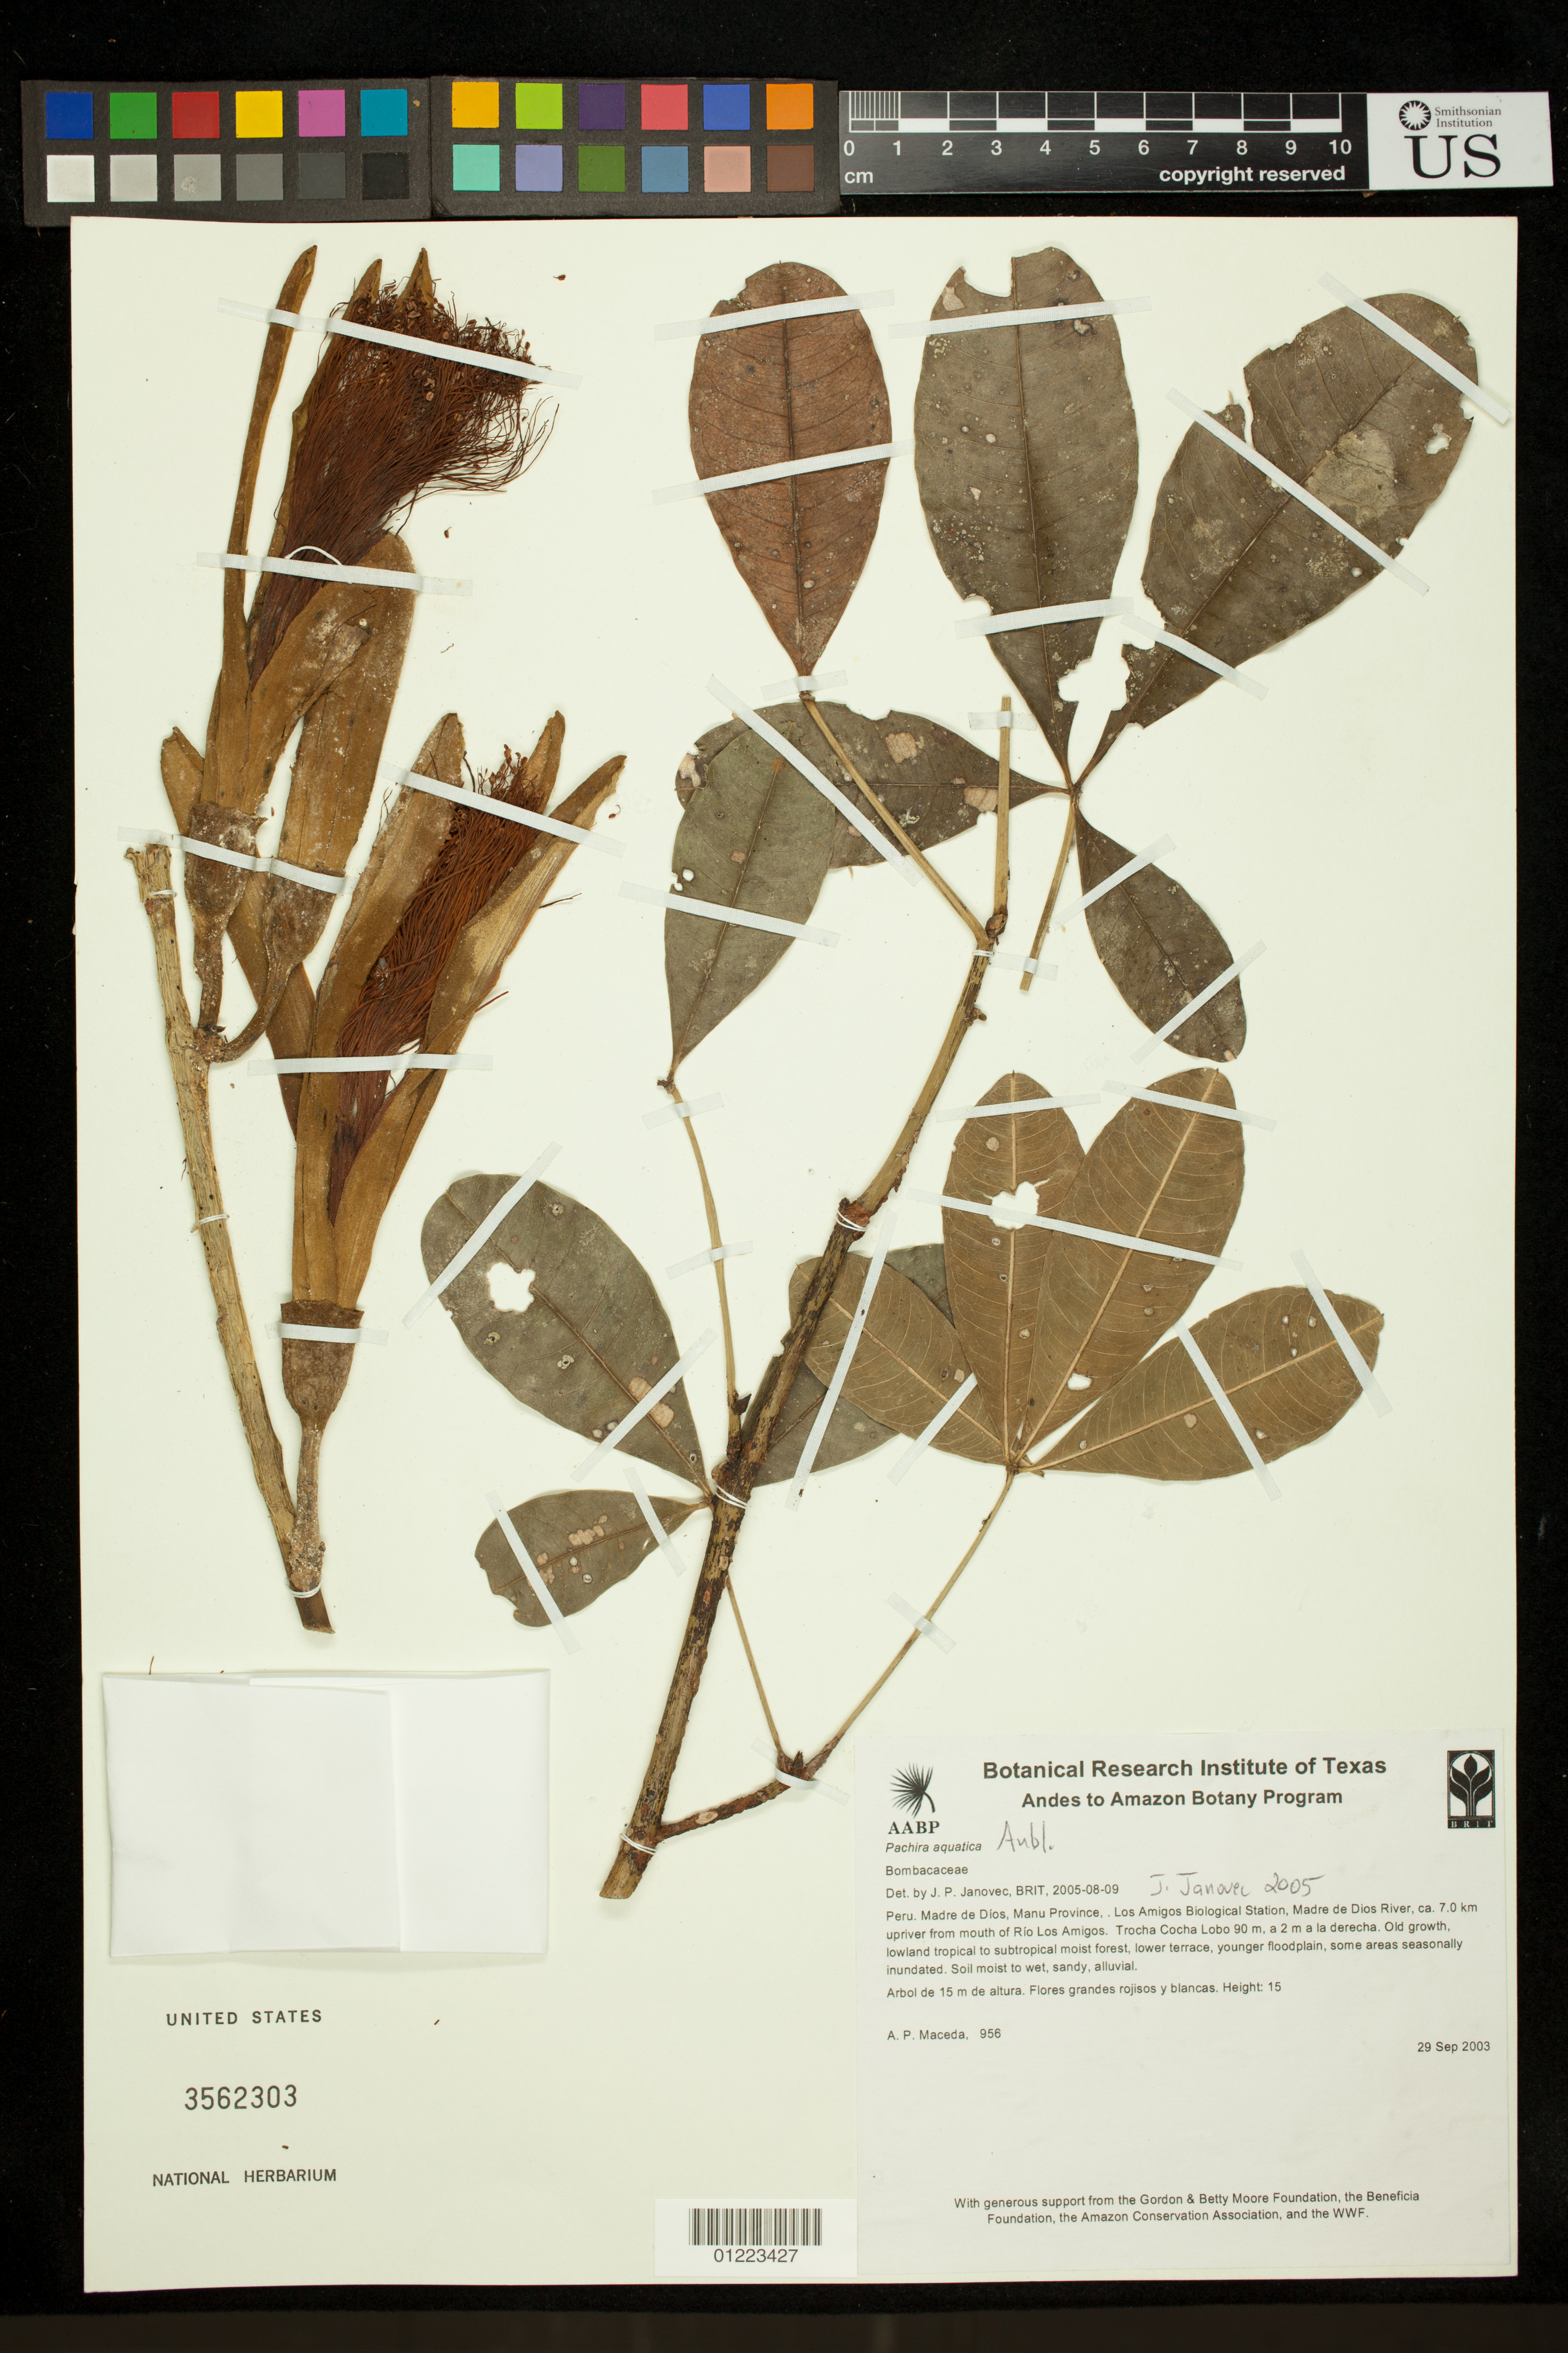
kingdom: Plantae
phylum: Tracheophyta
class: Magnoliopsida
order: Malvales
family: Malvaceae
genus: Pachira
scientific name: Pachira aquatica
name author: Aubl.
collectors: A. Maceda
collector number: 956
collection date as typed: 9/29/2003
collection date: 2003-09-29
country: Peru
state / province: Madre de Dios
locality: Madre de Dios, Manu Province, Los Amigos Biological Station, Madre de Dios River, ca. 7.0 km upriver from mouth of Rio Los Amigos. Trach Cocha Lobo 90 m, a 2 m a la derecha.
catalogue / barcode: US 3562303